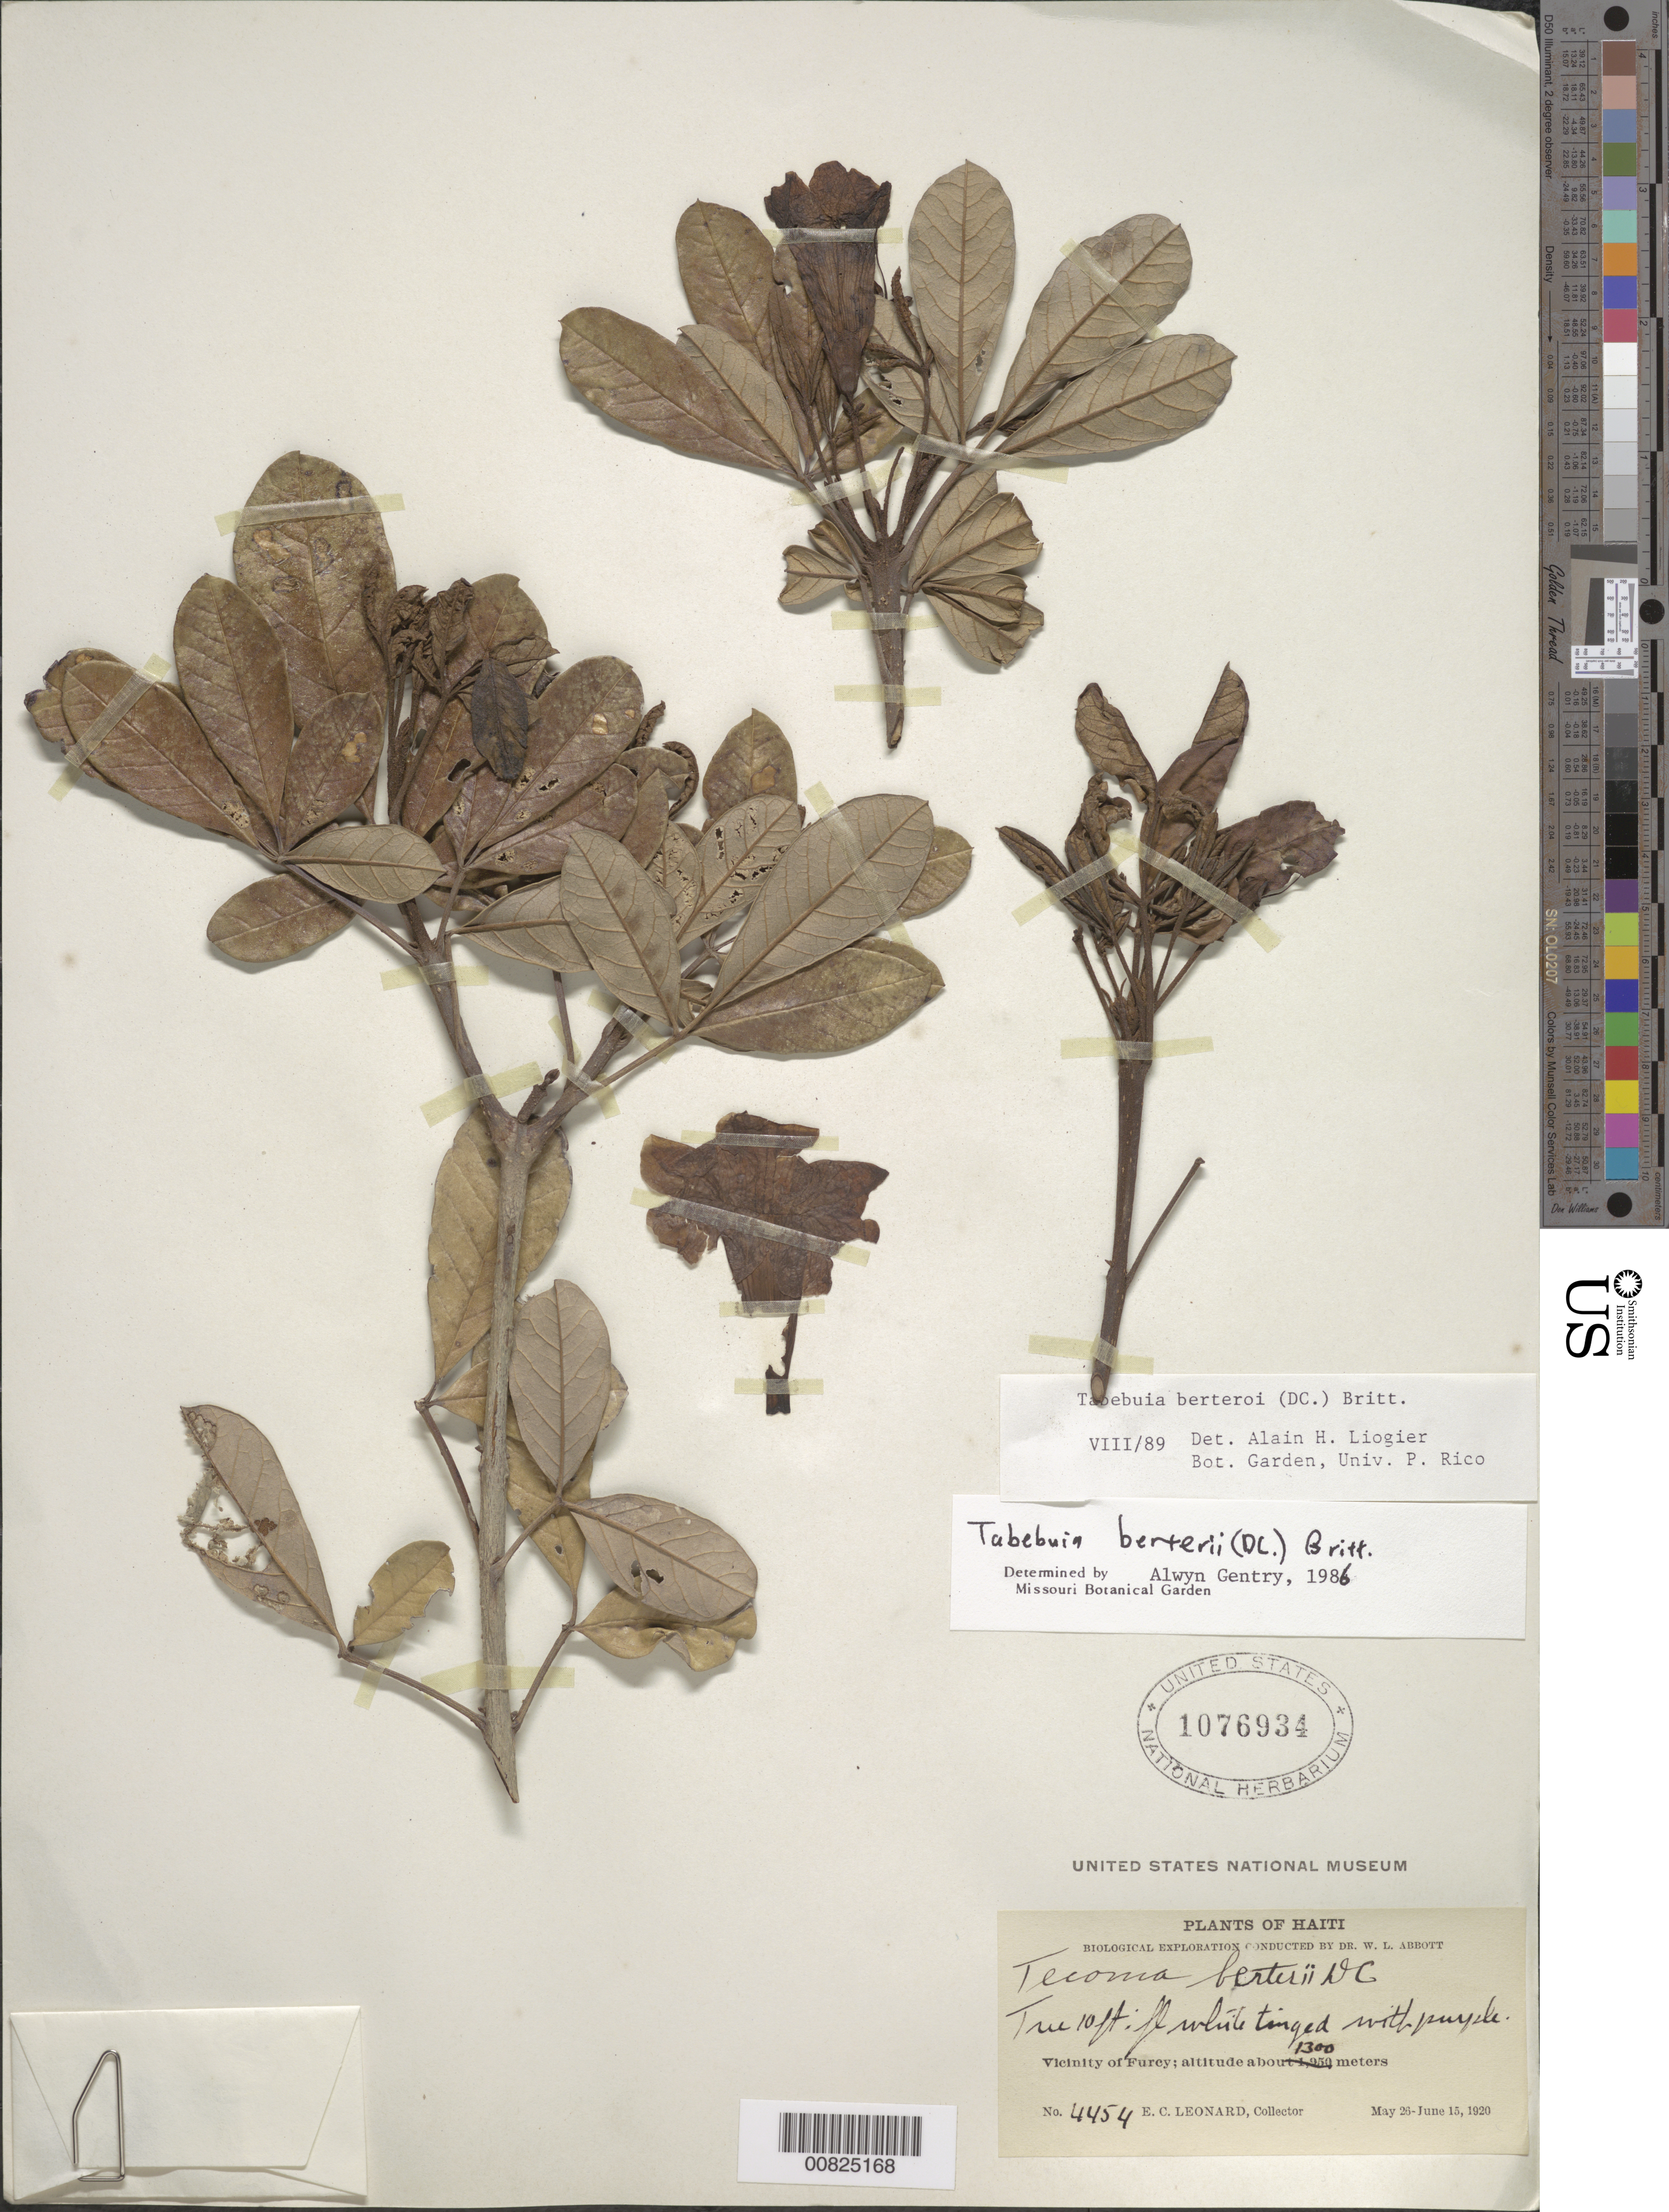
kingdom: Plantae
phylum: Tracheophyta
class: Magnoliopsida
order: Lamiales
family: Bignoniaceae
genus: Tabebuia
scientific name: Tabebuia berteroi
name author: (DC.) Britton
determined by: Liogier, Alain H.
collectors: E. C. Leonard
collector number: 4454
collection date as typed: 26 May 1920 to 15 Jun 1920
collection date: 1920-05-26/1920-06-15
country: Haiti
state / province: Ouest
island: Hispaniola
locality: Vicinity of Furcy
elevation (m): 1300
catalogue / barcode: US 1076934